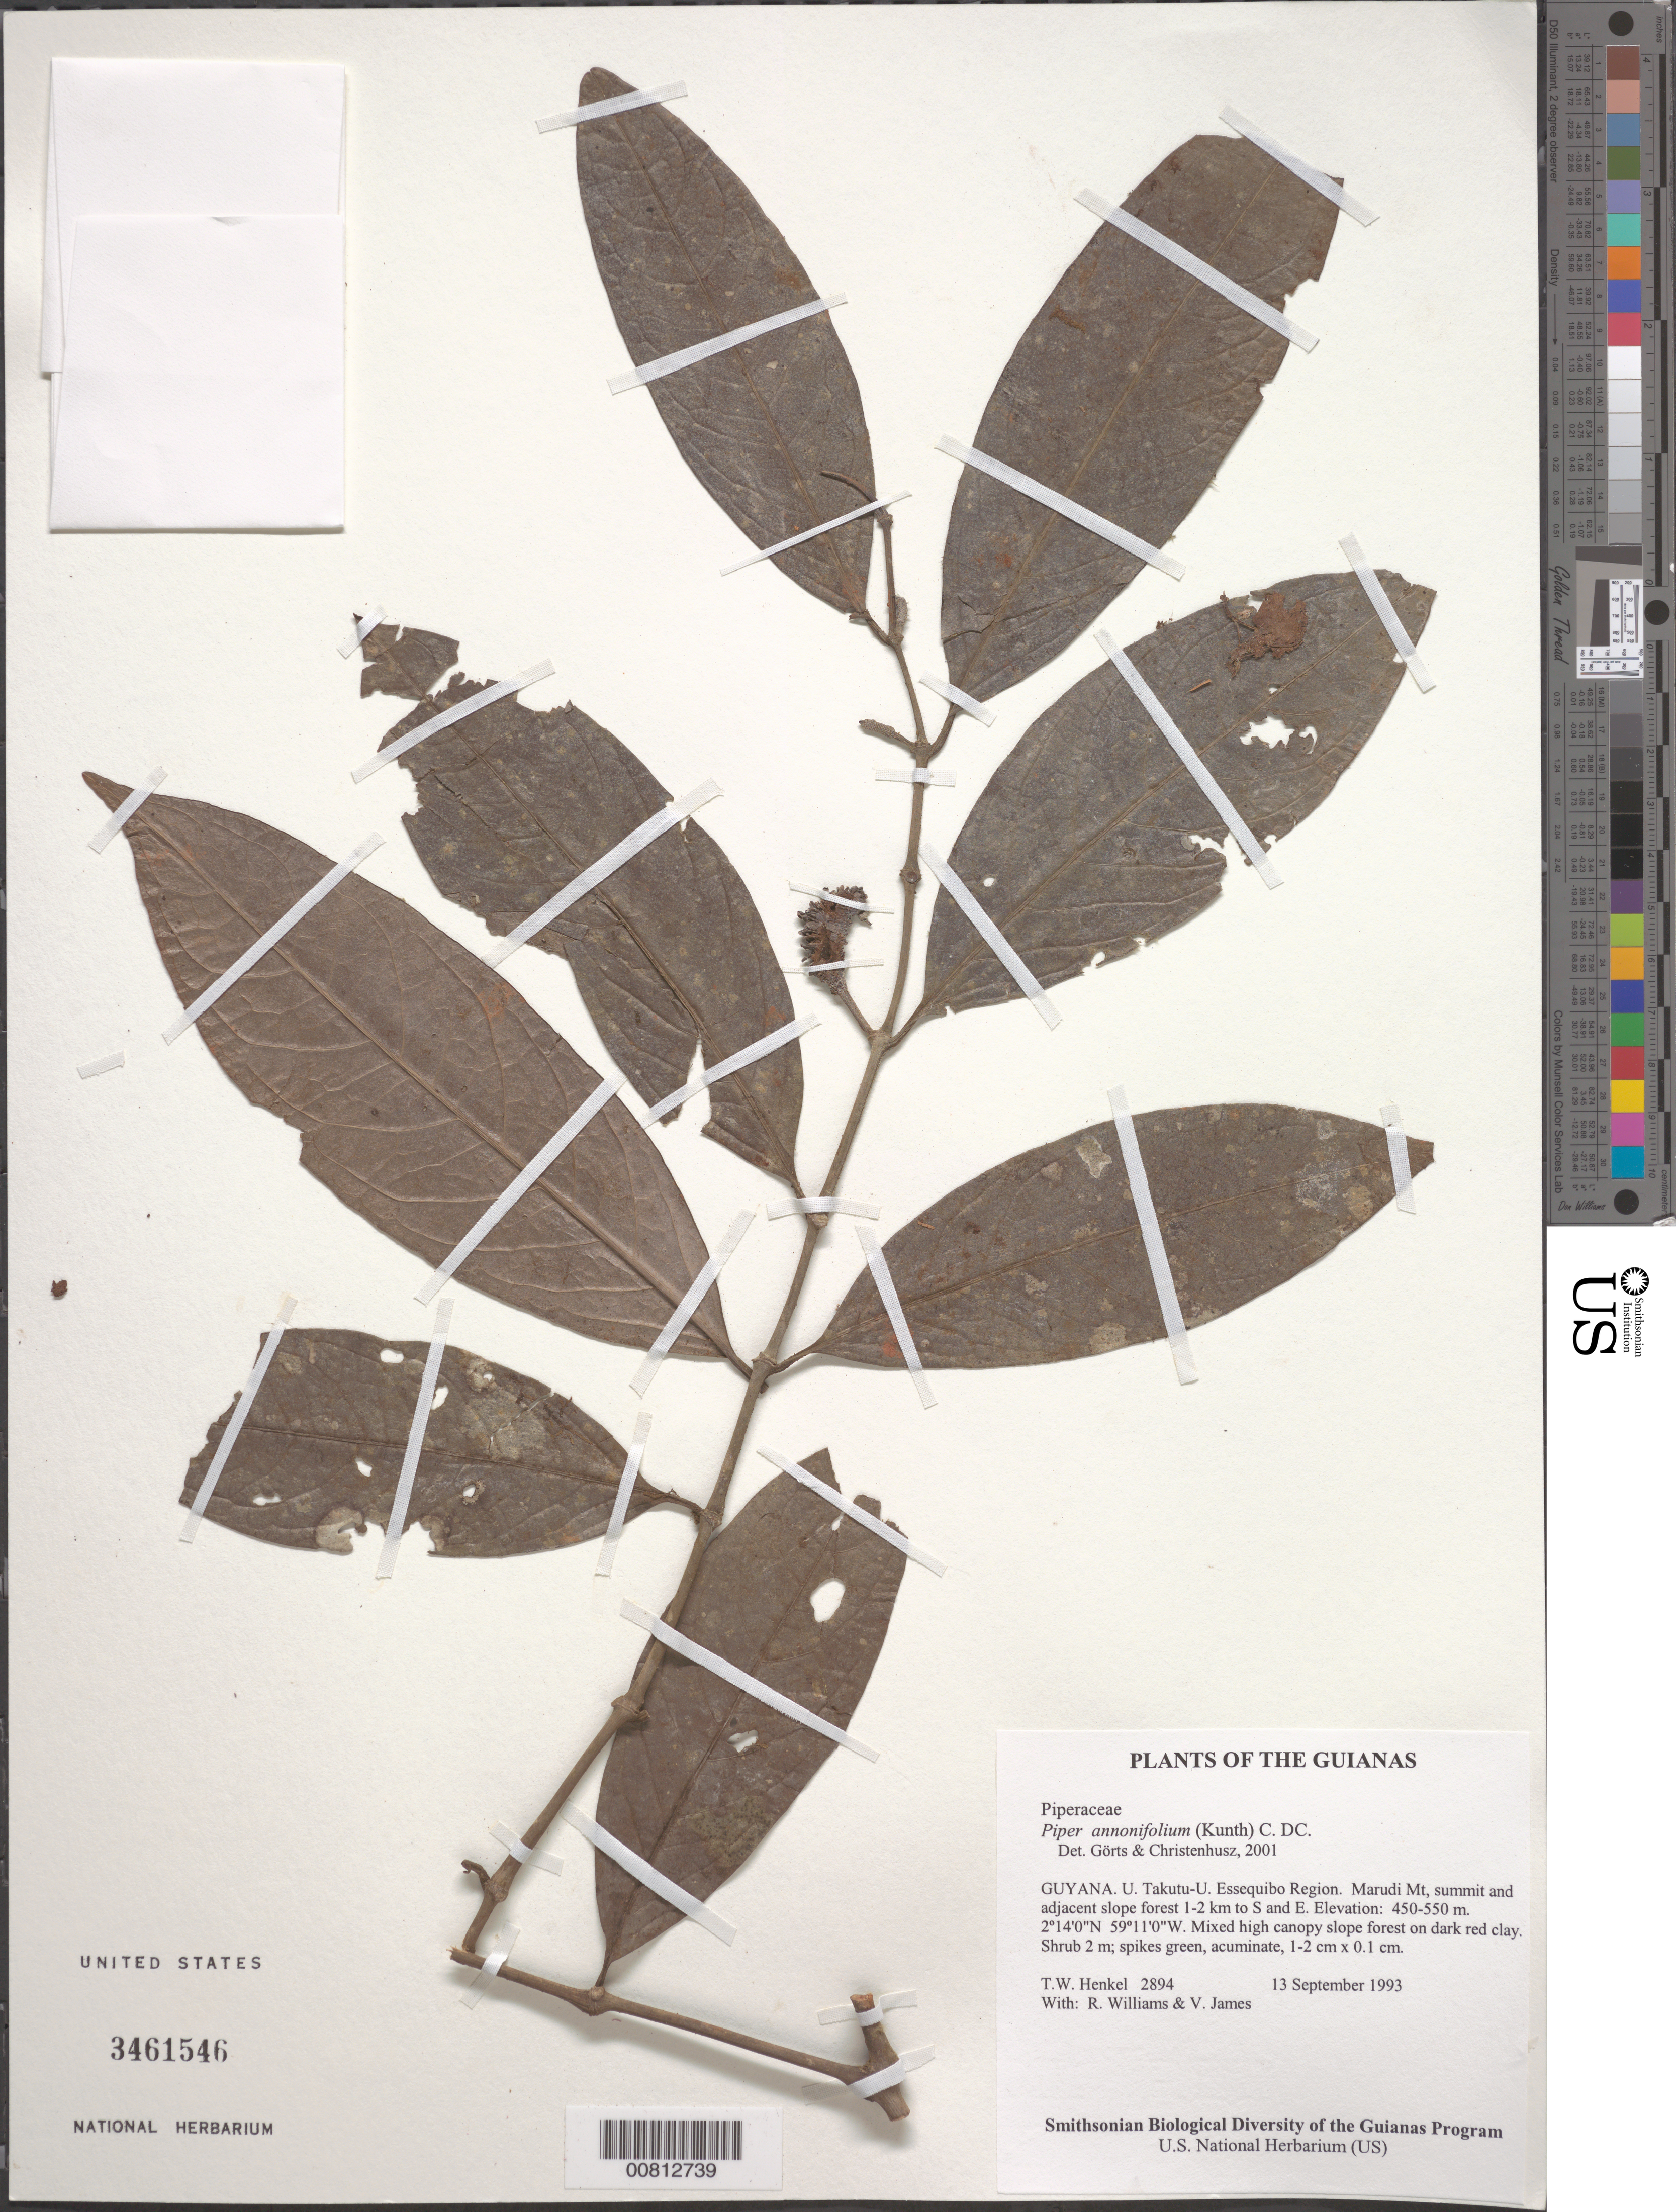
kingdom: Plantae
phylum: Tracheophyta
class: Magnoliopsida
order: Piperales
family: Piperaceae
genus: Piper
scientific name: Piper anonifolium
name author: (Kunth) C. DC.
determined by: Görts-van Rijn, A. R.; Christenhusz, M. J.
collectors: T. Henkel, R. Williams & V. James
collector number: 2894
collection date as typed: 13 September 1993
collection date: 1993-09-13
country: Guyana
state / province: U. Takutu-U. Essequibo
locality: Marudi Mt, summit and adjacent slope forest 1-2 km to S and E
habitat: Mixed high canopy slope forest on dark red clay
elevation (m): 450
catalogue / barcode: US 3461546